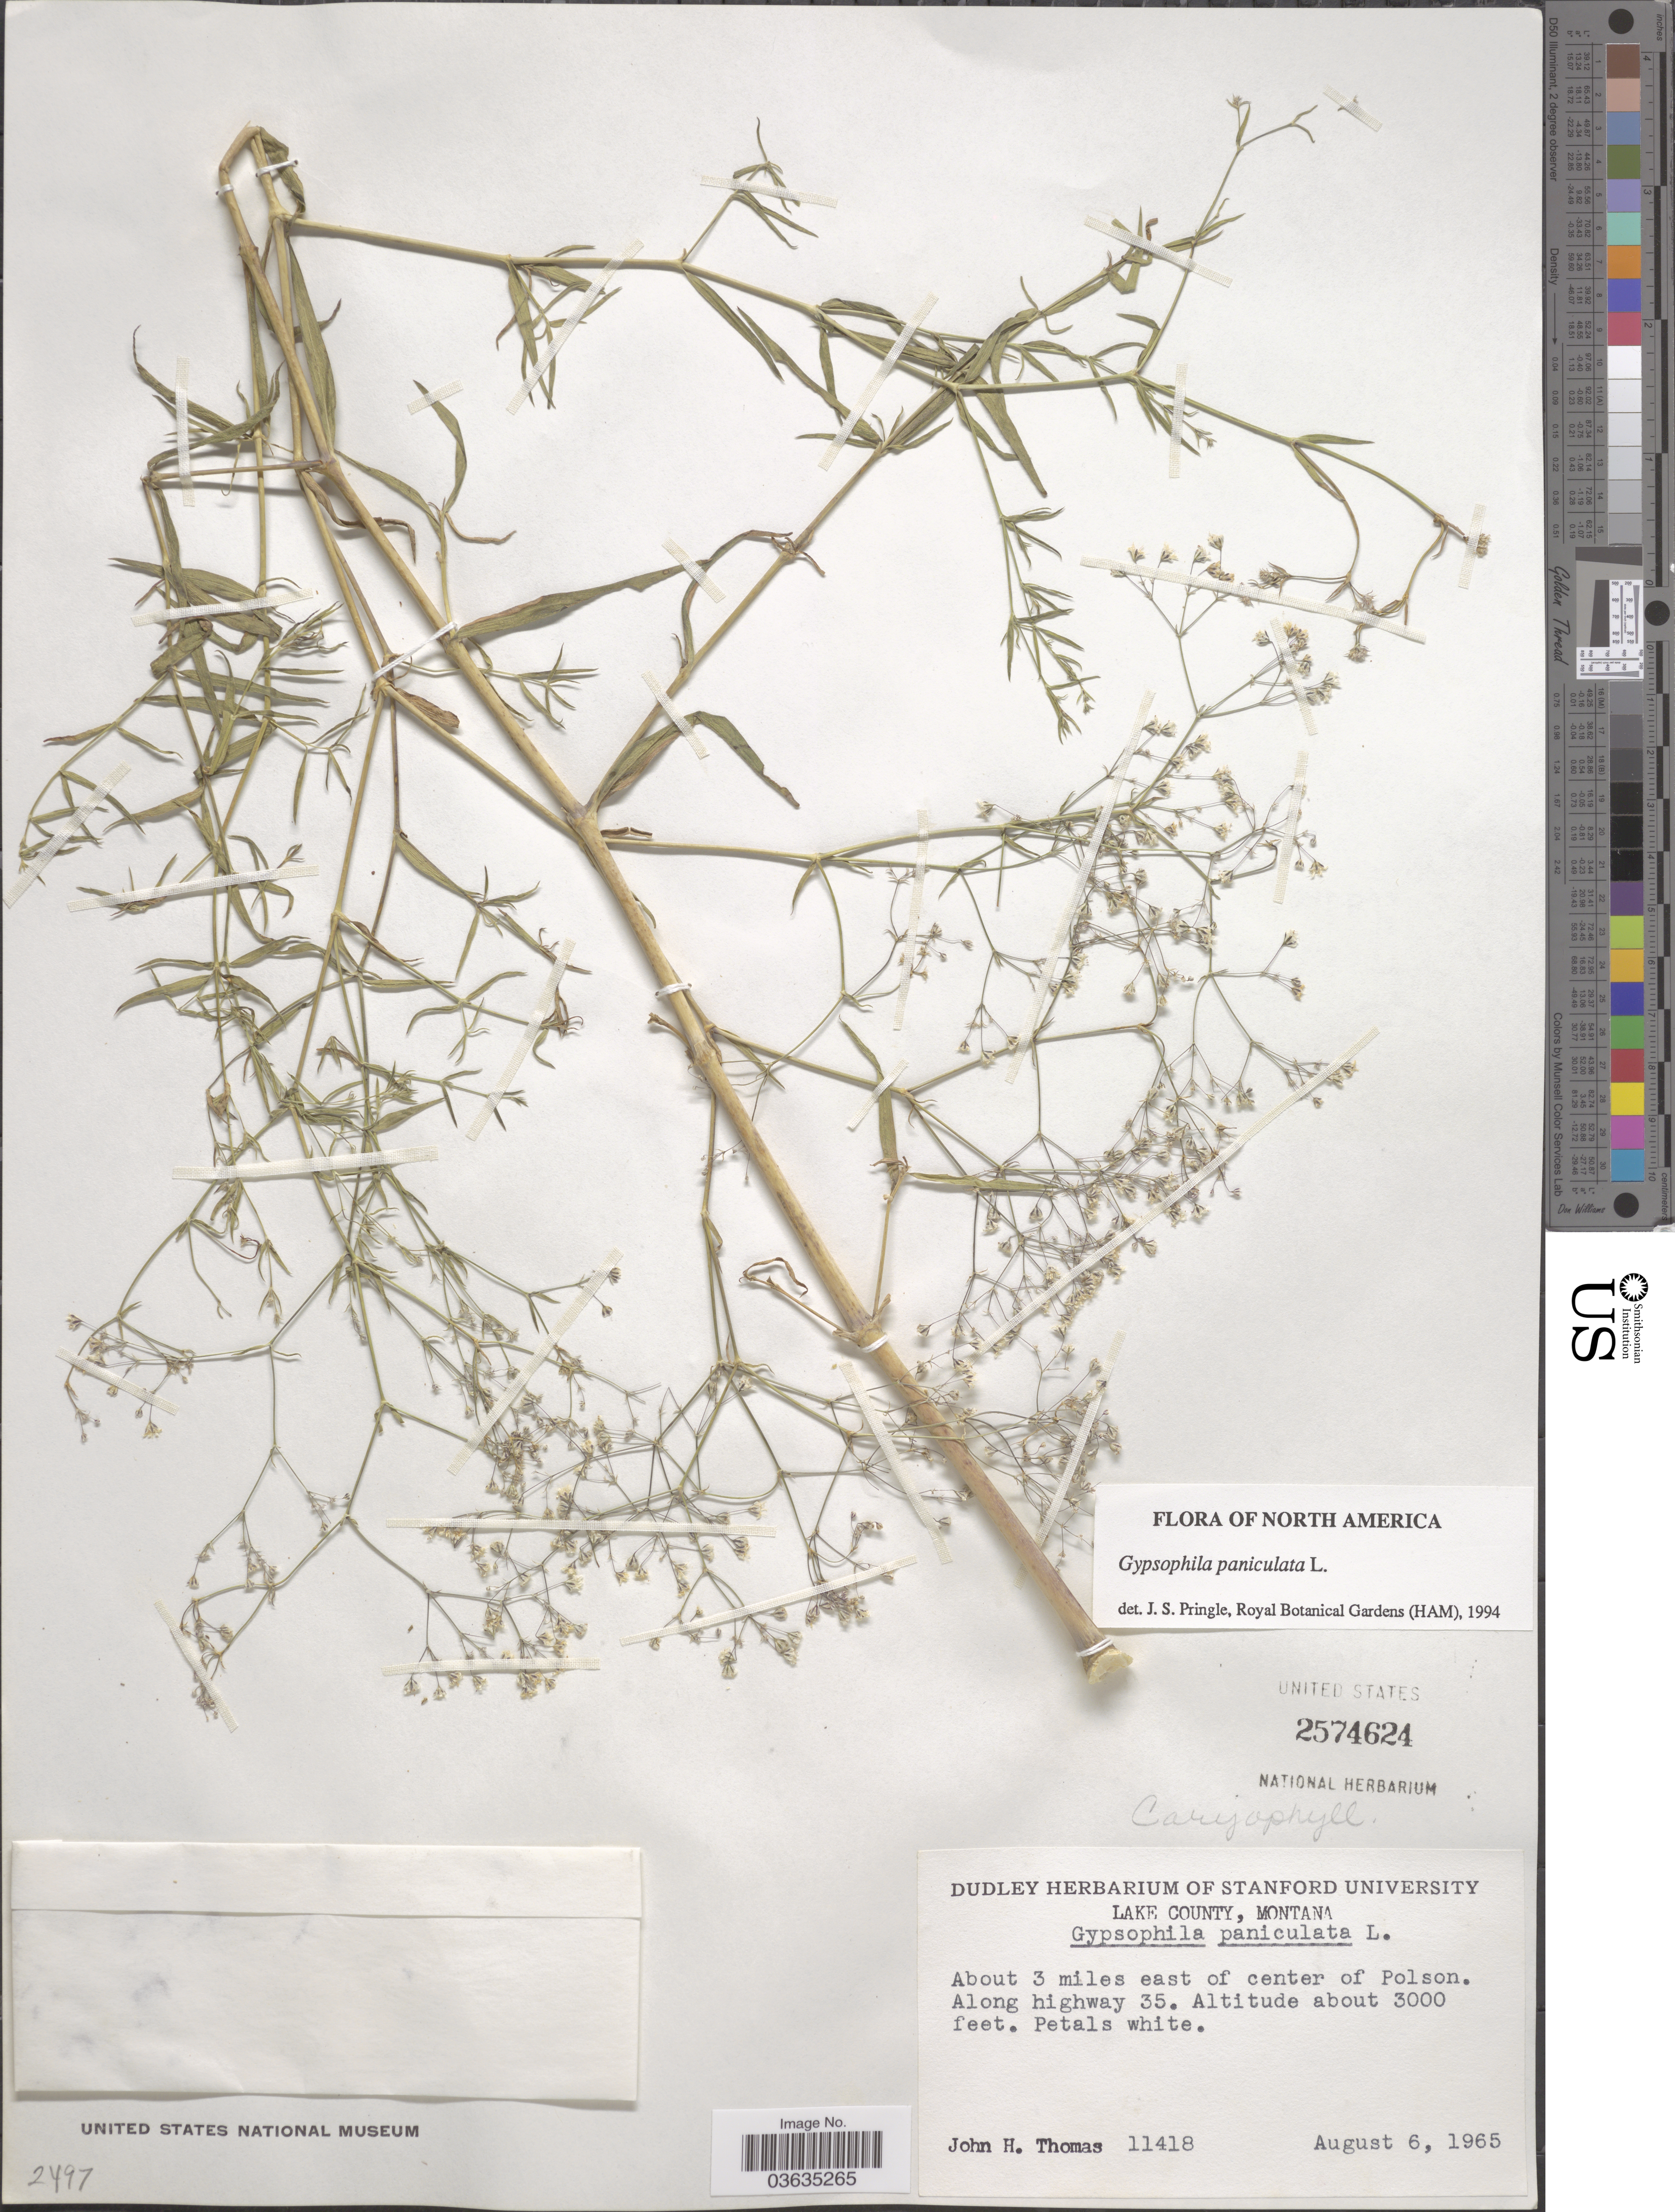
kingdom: Plantae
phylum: Tracheophyta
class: Magnoliopsida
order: Caryophyllales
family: Caryophyllaceae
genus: Gypsophila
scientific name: Gypsophila paniculata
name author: L.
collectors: J. H. Thomas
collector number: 11418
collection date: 1965-08-06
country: United States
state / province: Montana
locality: Lake County. About 3 miles east of center of Polson. Along highway 35.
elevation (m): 914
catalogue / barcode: US 2574624